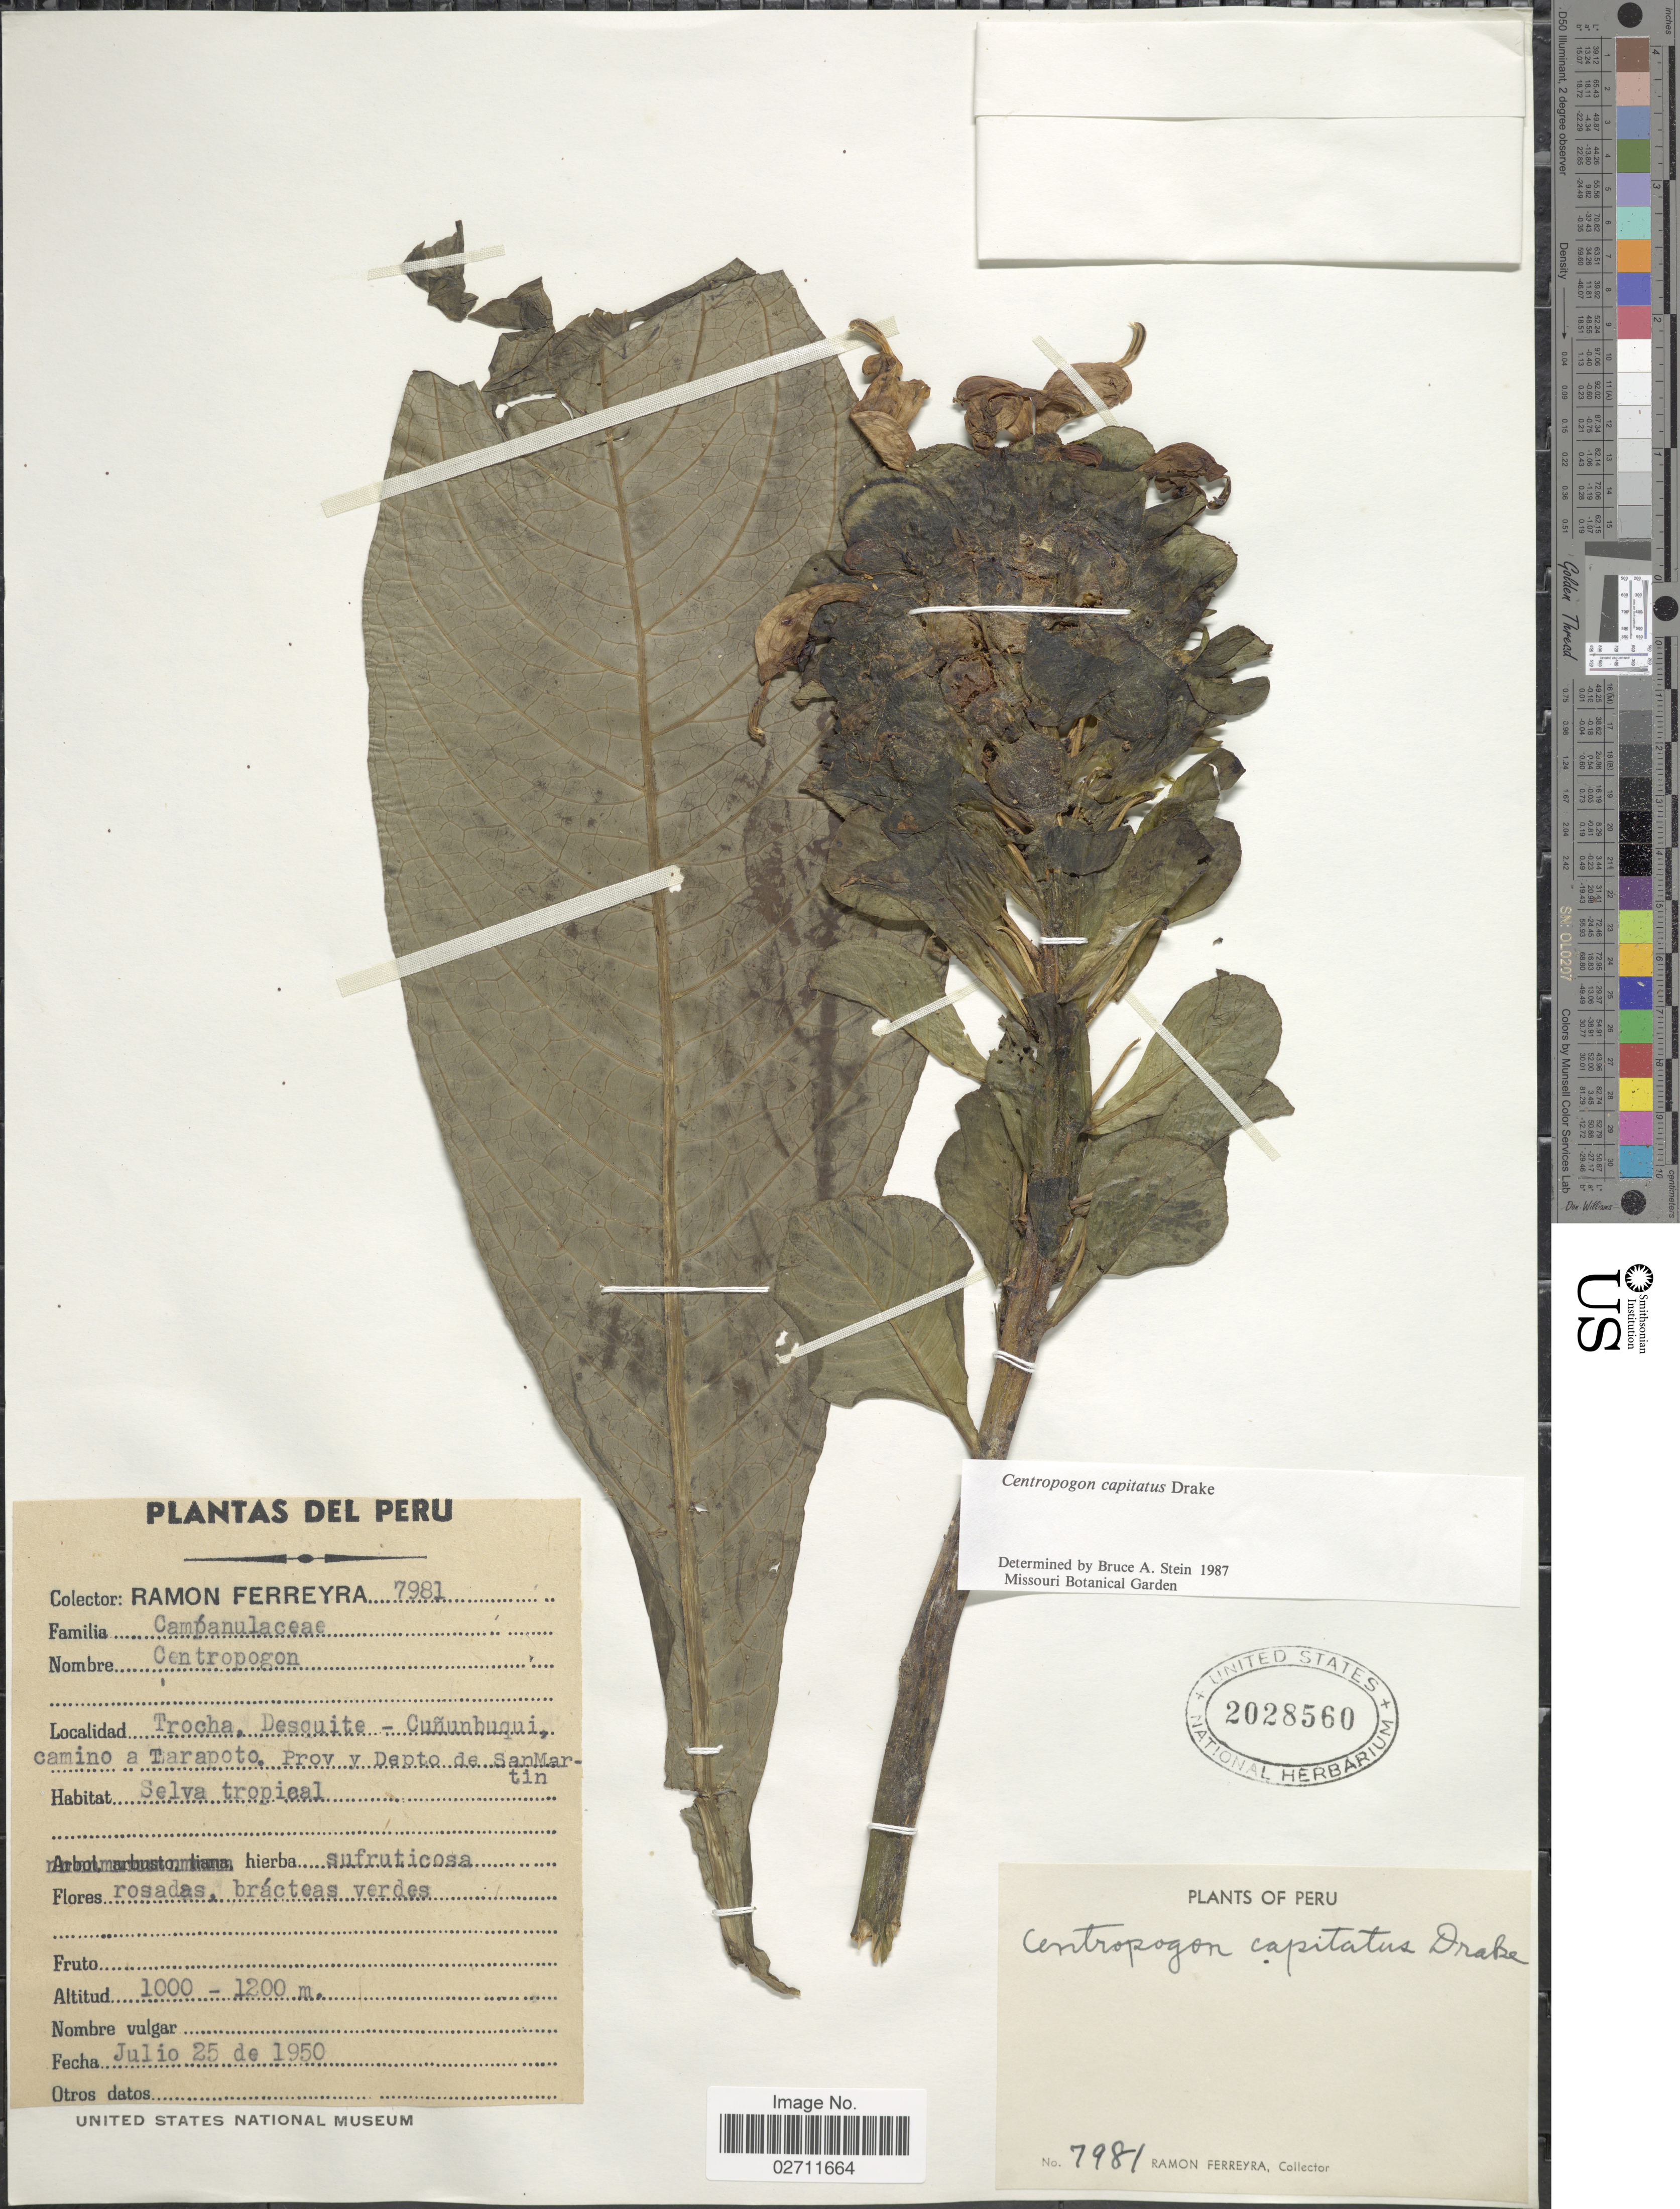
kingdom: Plantae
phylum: Tracheophyta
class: Magnoliopsida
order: Asterales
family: Campanulaceae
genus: Centropogon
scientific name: Centropogon capitatus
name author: Drake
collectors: R. A. Ferreyra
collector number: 7981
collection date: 1950-07-25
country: Peru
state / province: San Martín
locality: Trocha, Desquite - Cununbuqui, camino a Tarapoto. Prov. y Depto. de San Martin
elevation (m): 1000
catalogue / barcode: US 2028560